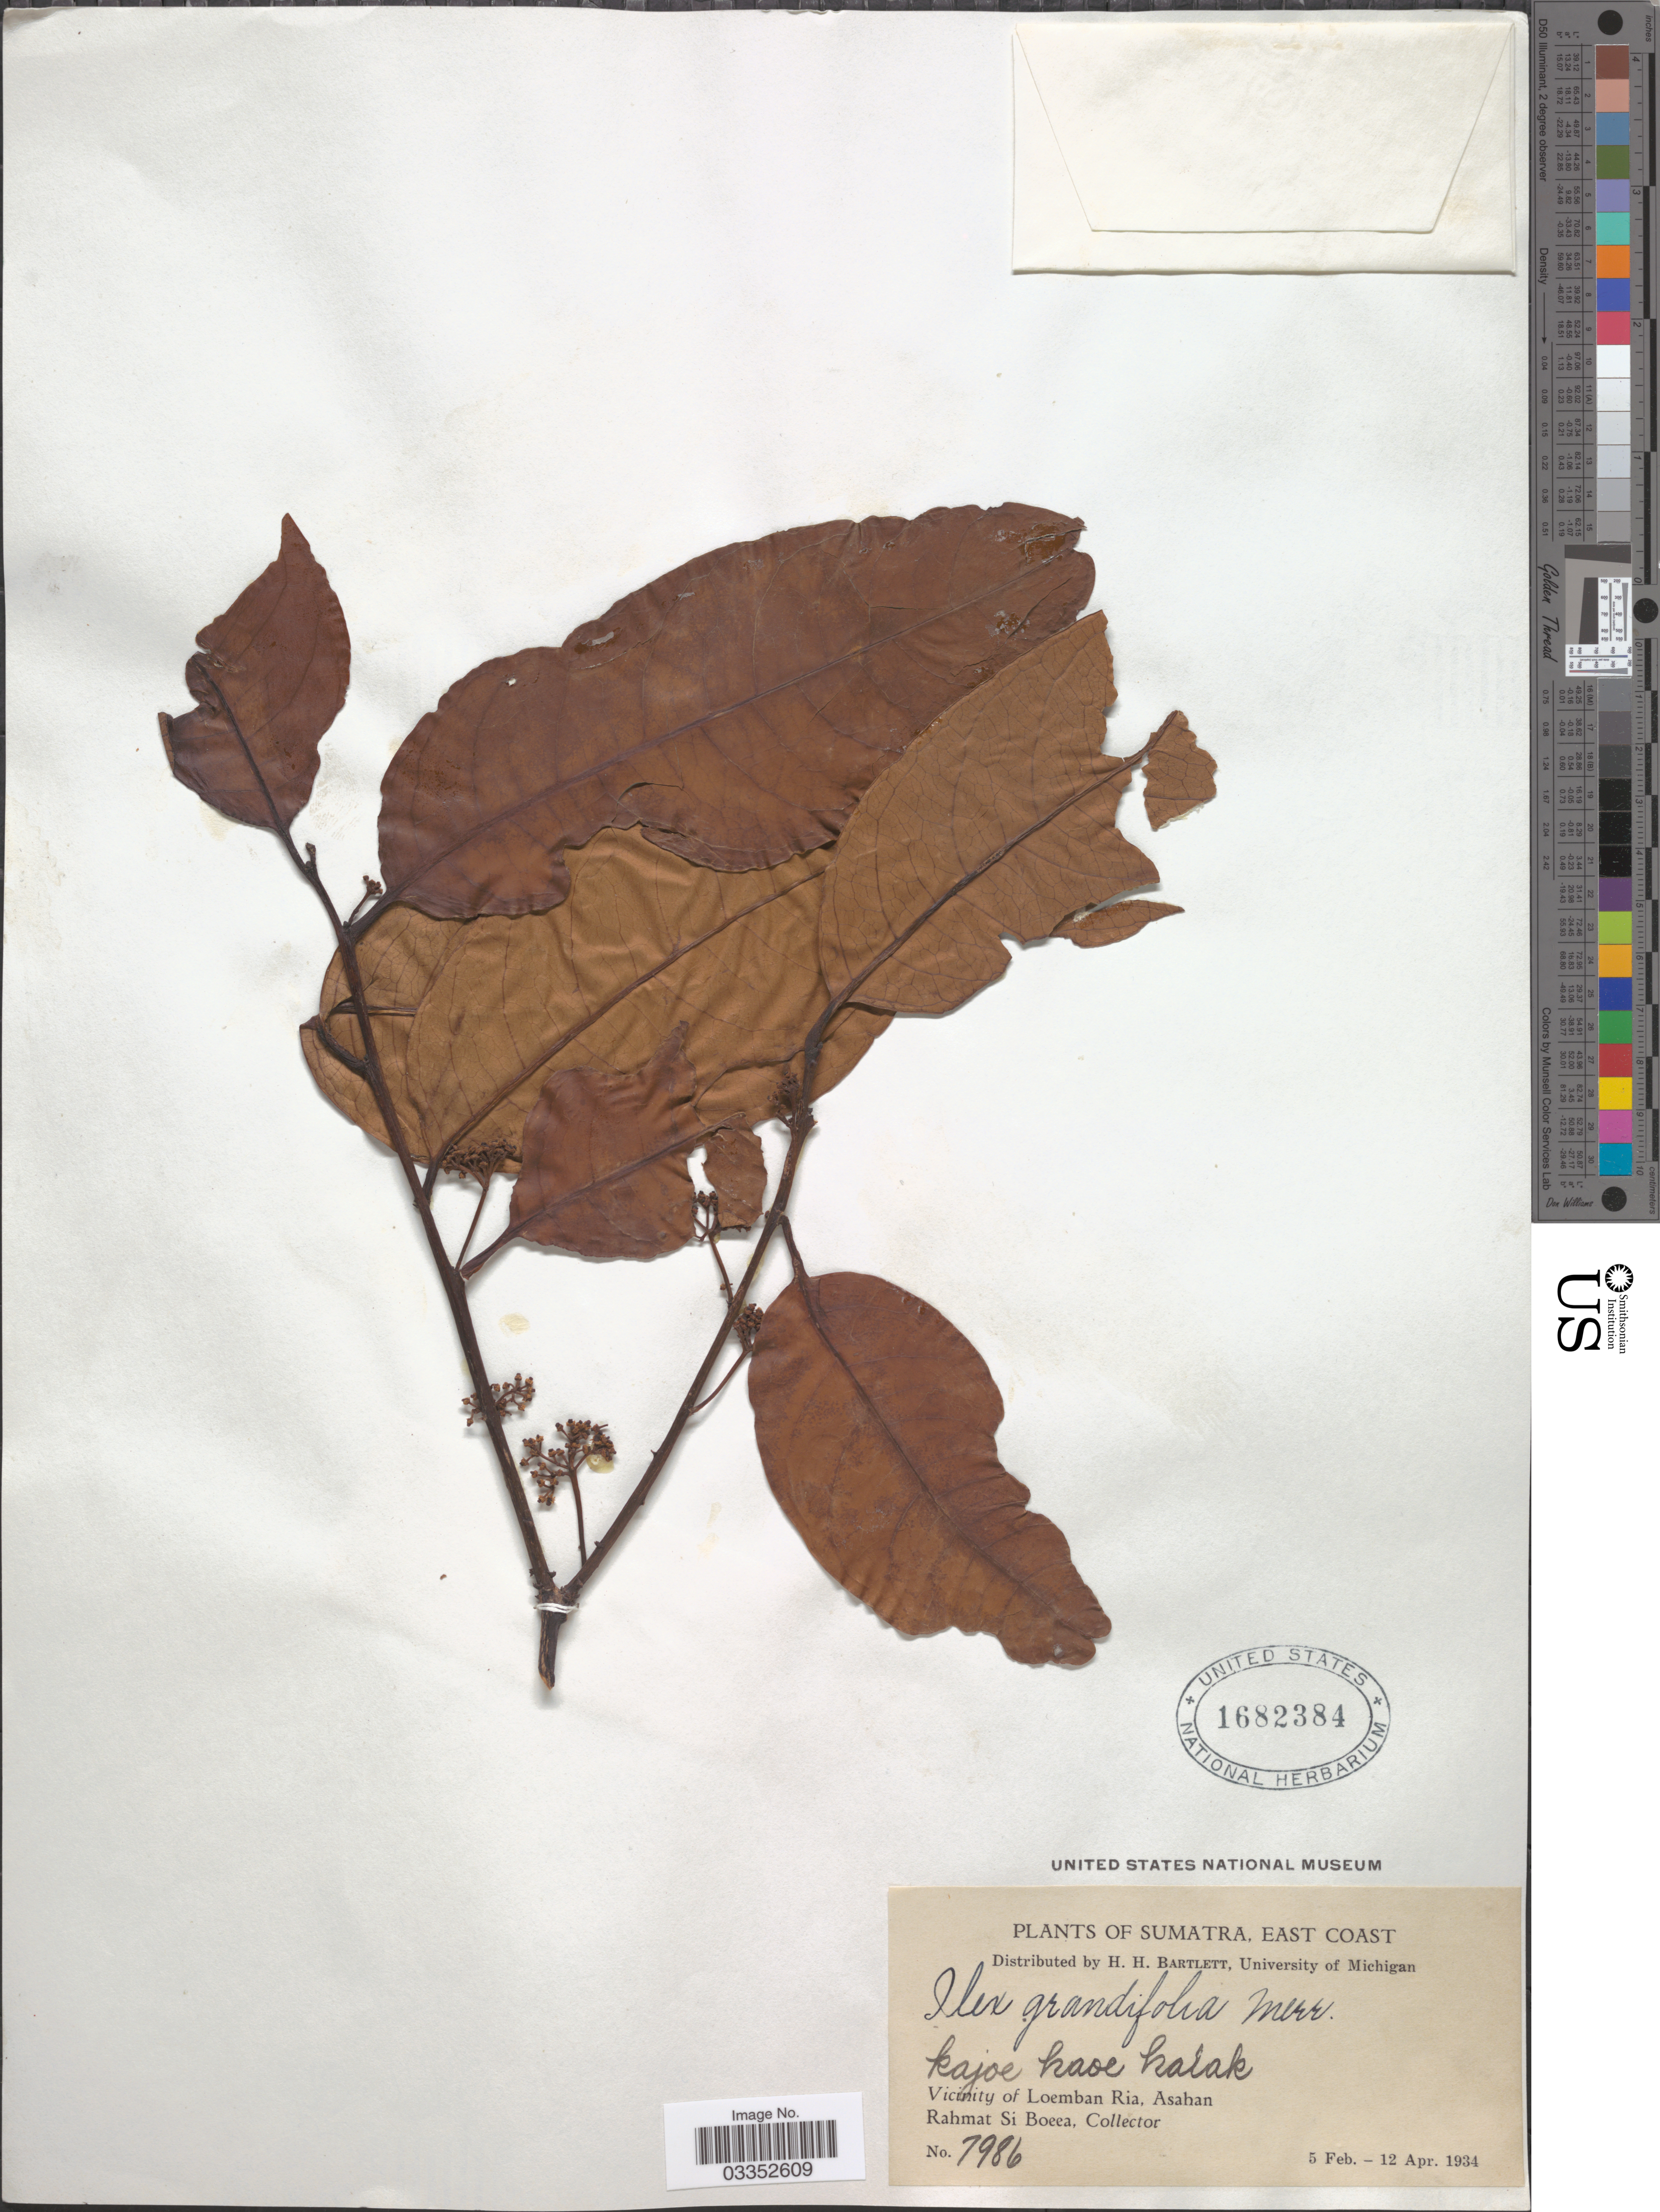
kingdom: Plantae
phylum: Tracheophyta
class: Magnoliopsida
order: Aquifoliales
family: Aquifoliaceae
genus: Ilex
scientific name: Ilex grandifolia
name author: Merr.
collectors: Rahmat Si Boeea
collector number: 7986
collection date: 1934-02-05/1934-04-12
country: Indonesia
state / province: Sumatra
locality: East Coast. Vicinity of Loemban Ria, Asahan.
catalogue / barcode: US 1682384